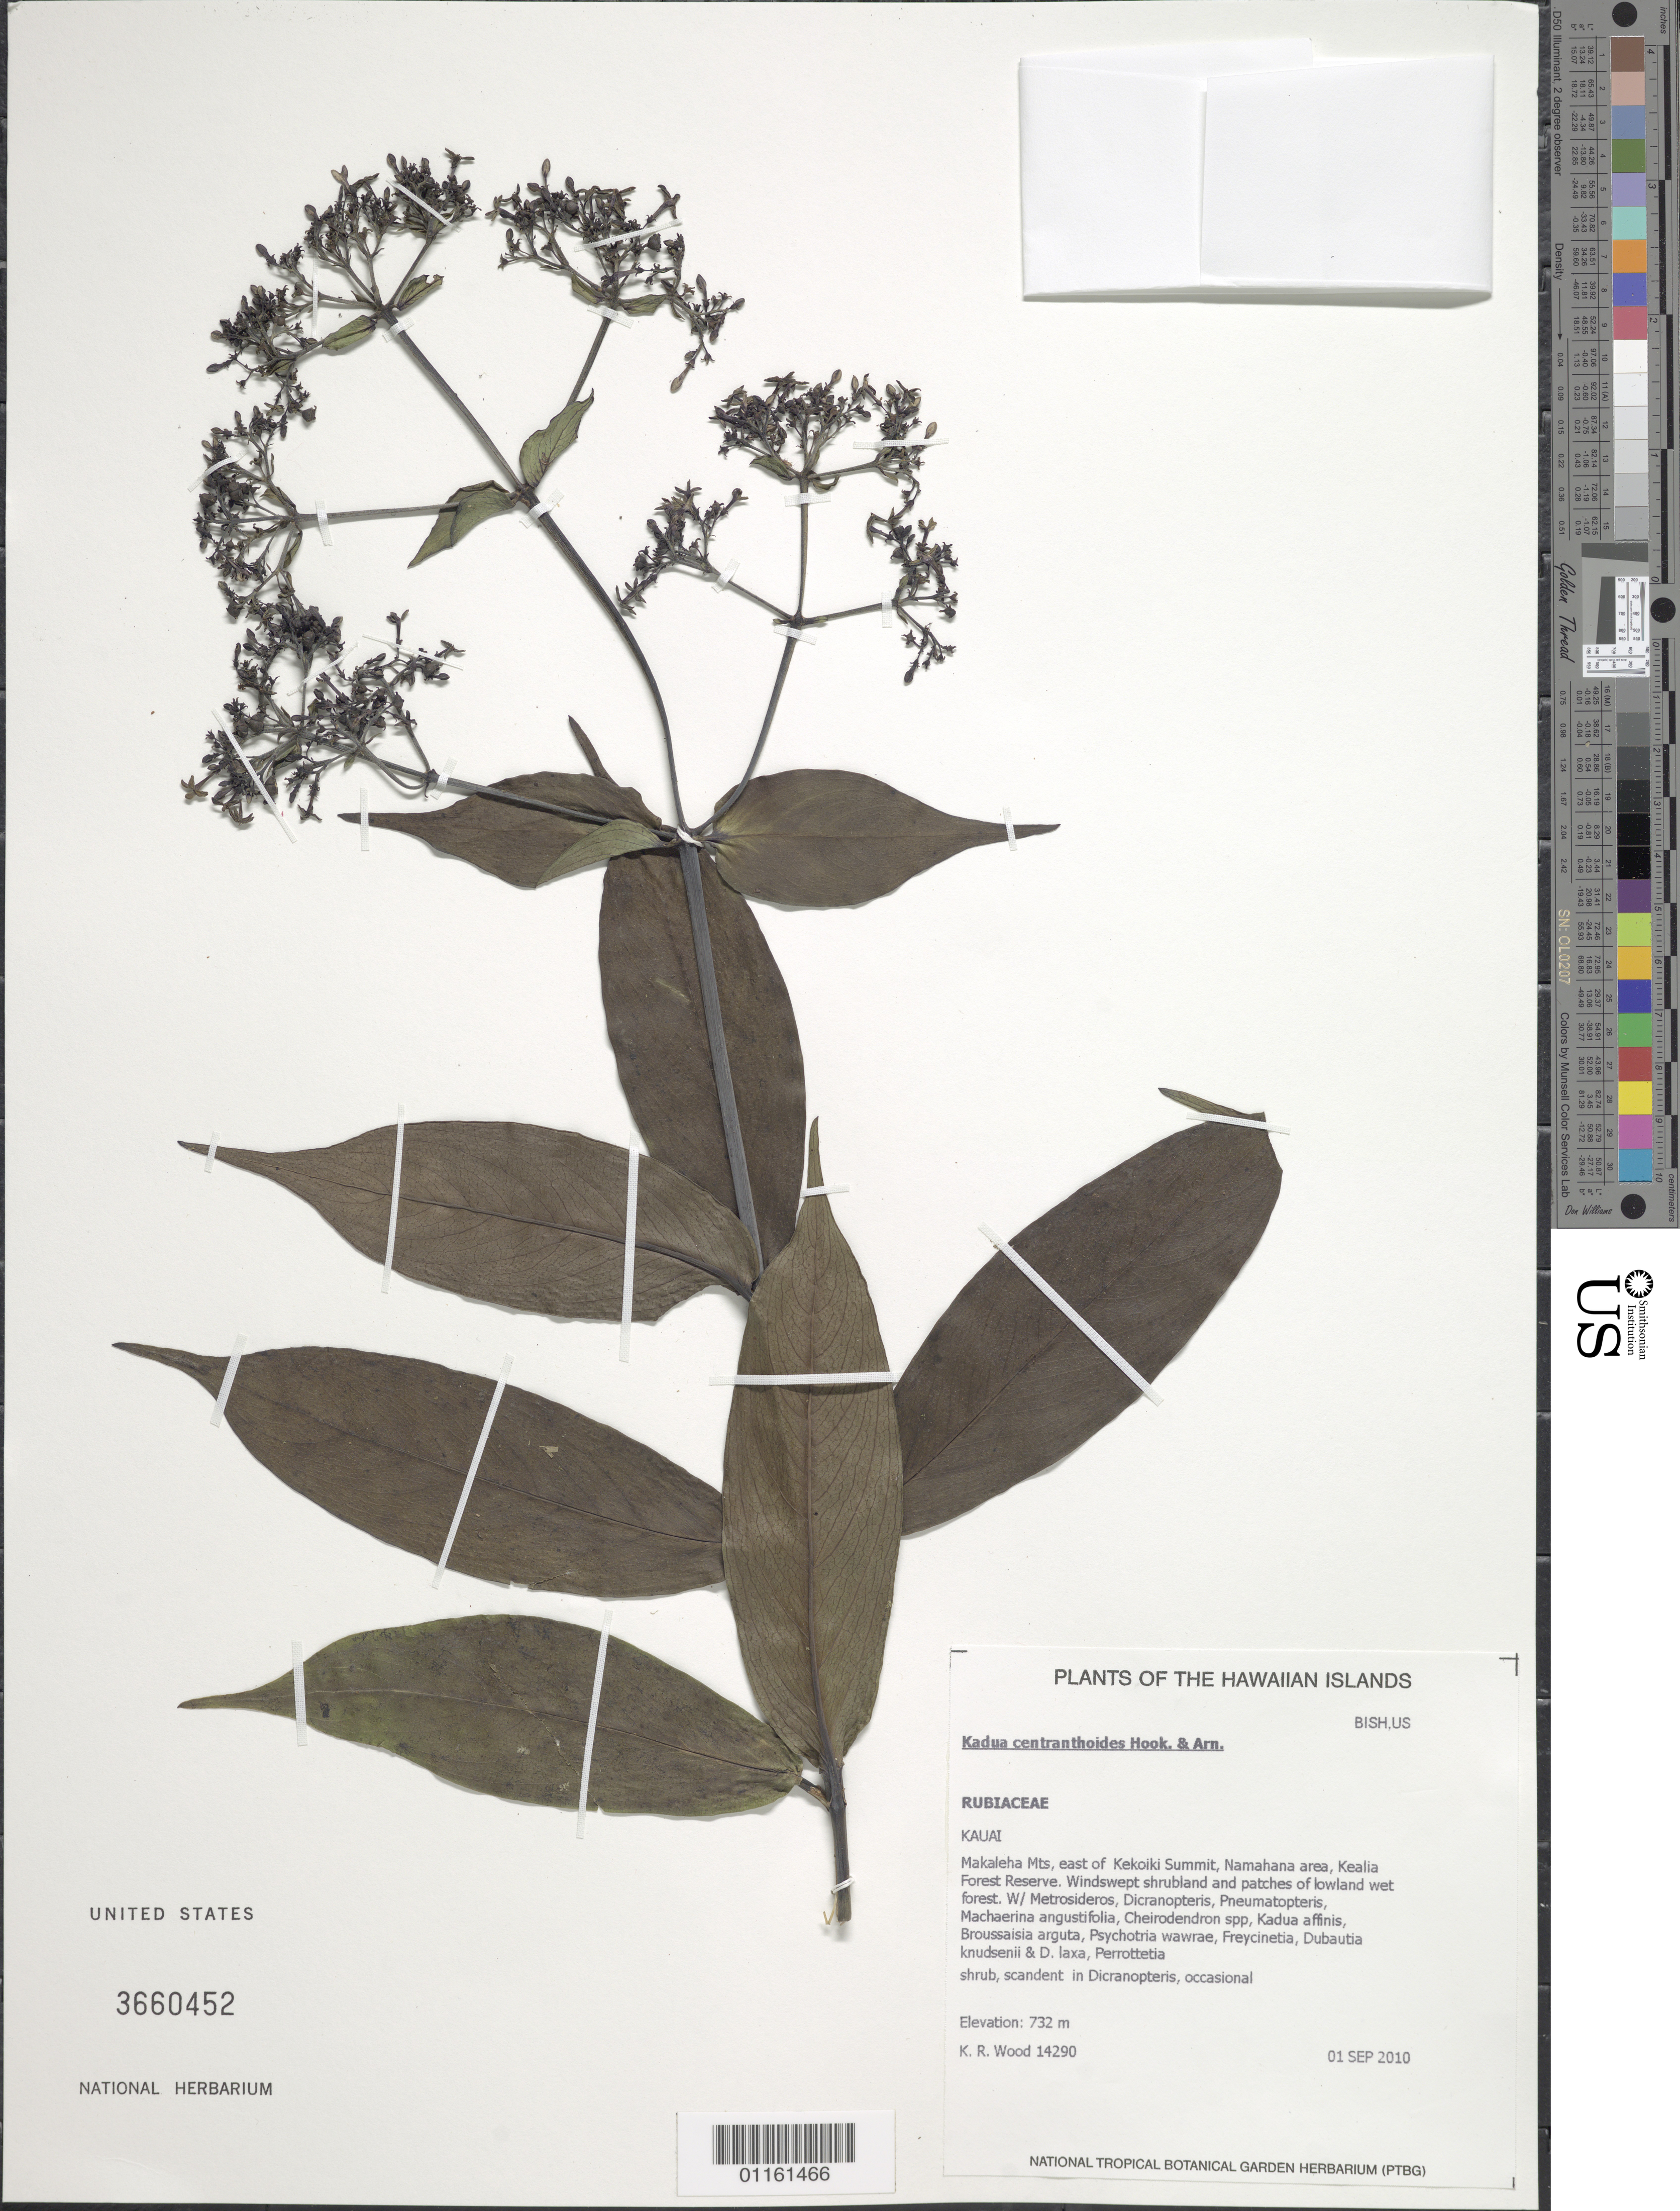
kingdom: Plantae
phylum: Tracheophyta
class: Magnoliopsida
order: Gentianales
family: Rubiaceae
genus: Kadua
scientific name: Kadua centranthoides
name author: Hook. & Arn.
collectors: K. R. Wood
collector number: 14290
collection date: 2010-09-01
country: United States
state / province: Hawaii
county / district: Kauai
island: Kaua'i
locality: Makaleha Mts, east of Kekoiki Summit, Namahana area, Kealia Forest Reserve.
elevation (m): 732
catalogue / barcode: US 3660452